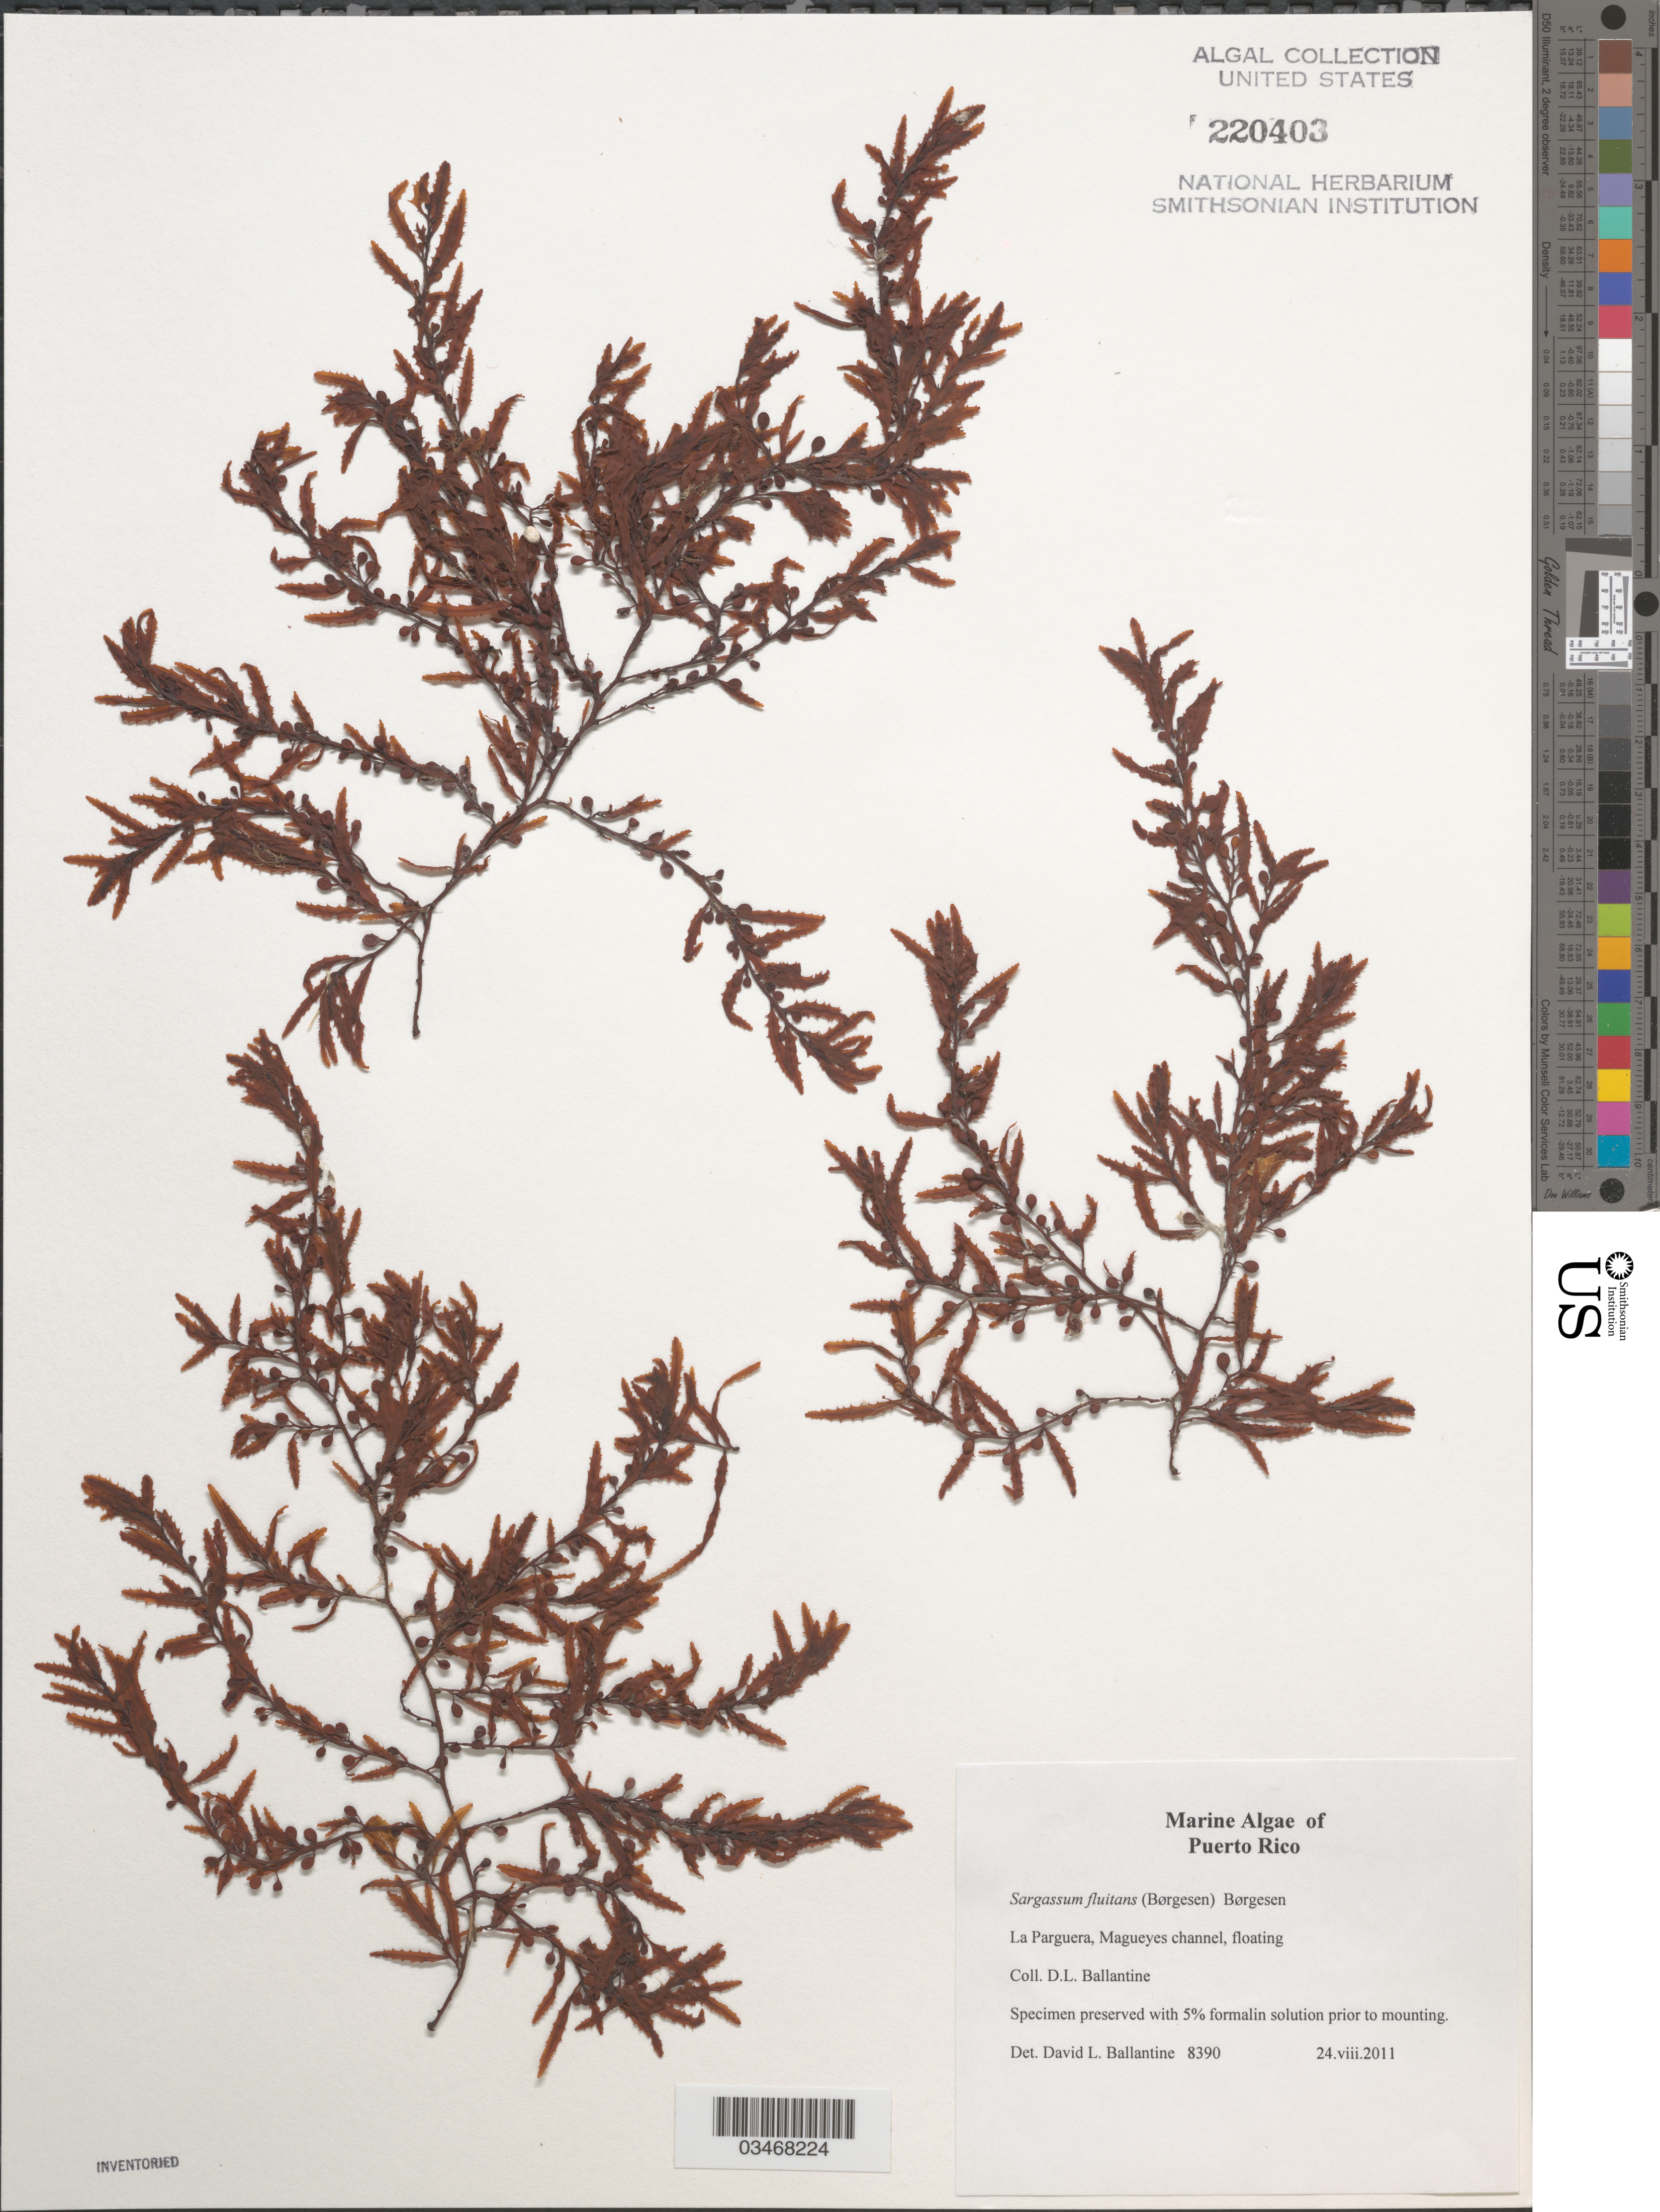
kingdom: Chromista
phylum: Ochrophyta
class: Phaeophyceae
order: Fucales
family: Sargassaceae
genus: Sargassum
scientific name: Sargassum fluitans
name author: (Børgesen) Børgesen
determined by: Ballantine, D. L.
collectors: D.L. Ballantine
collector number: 8390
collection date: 2011-08-24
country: Puerto Rico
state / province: Lajas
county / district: La Parguera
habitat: Floating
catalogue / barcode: US 220403